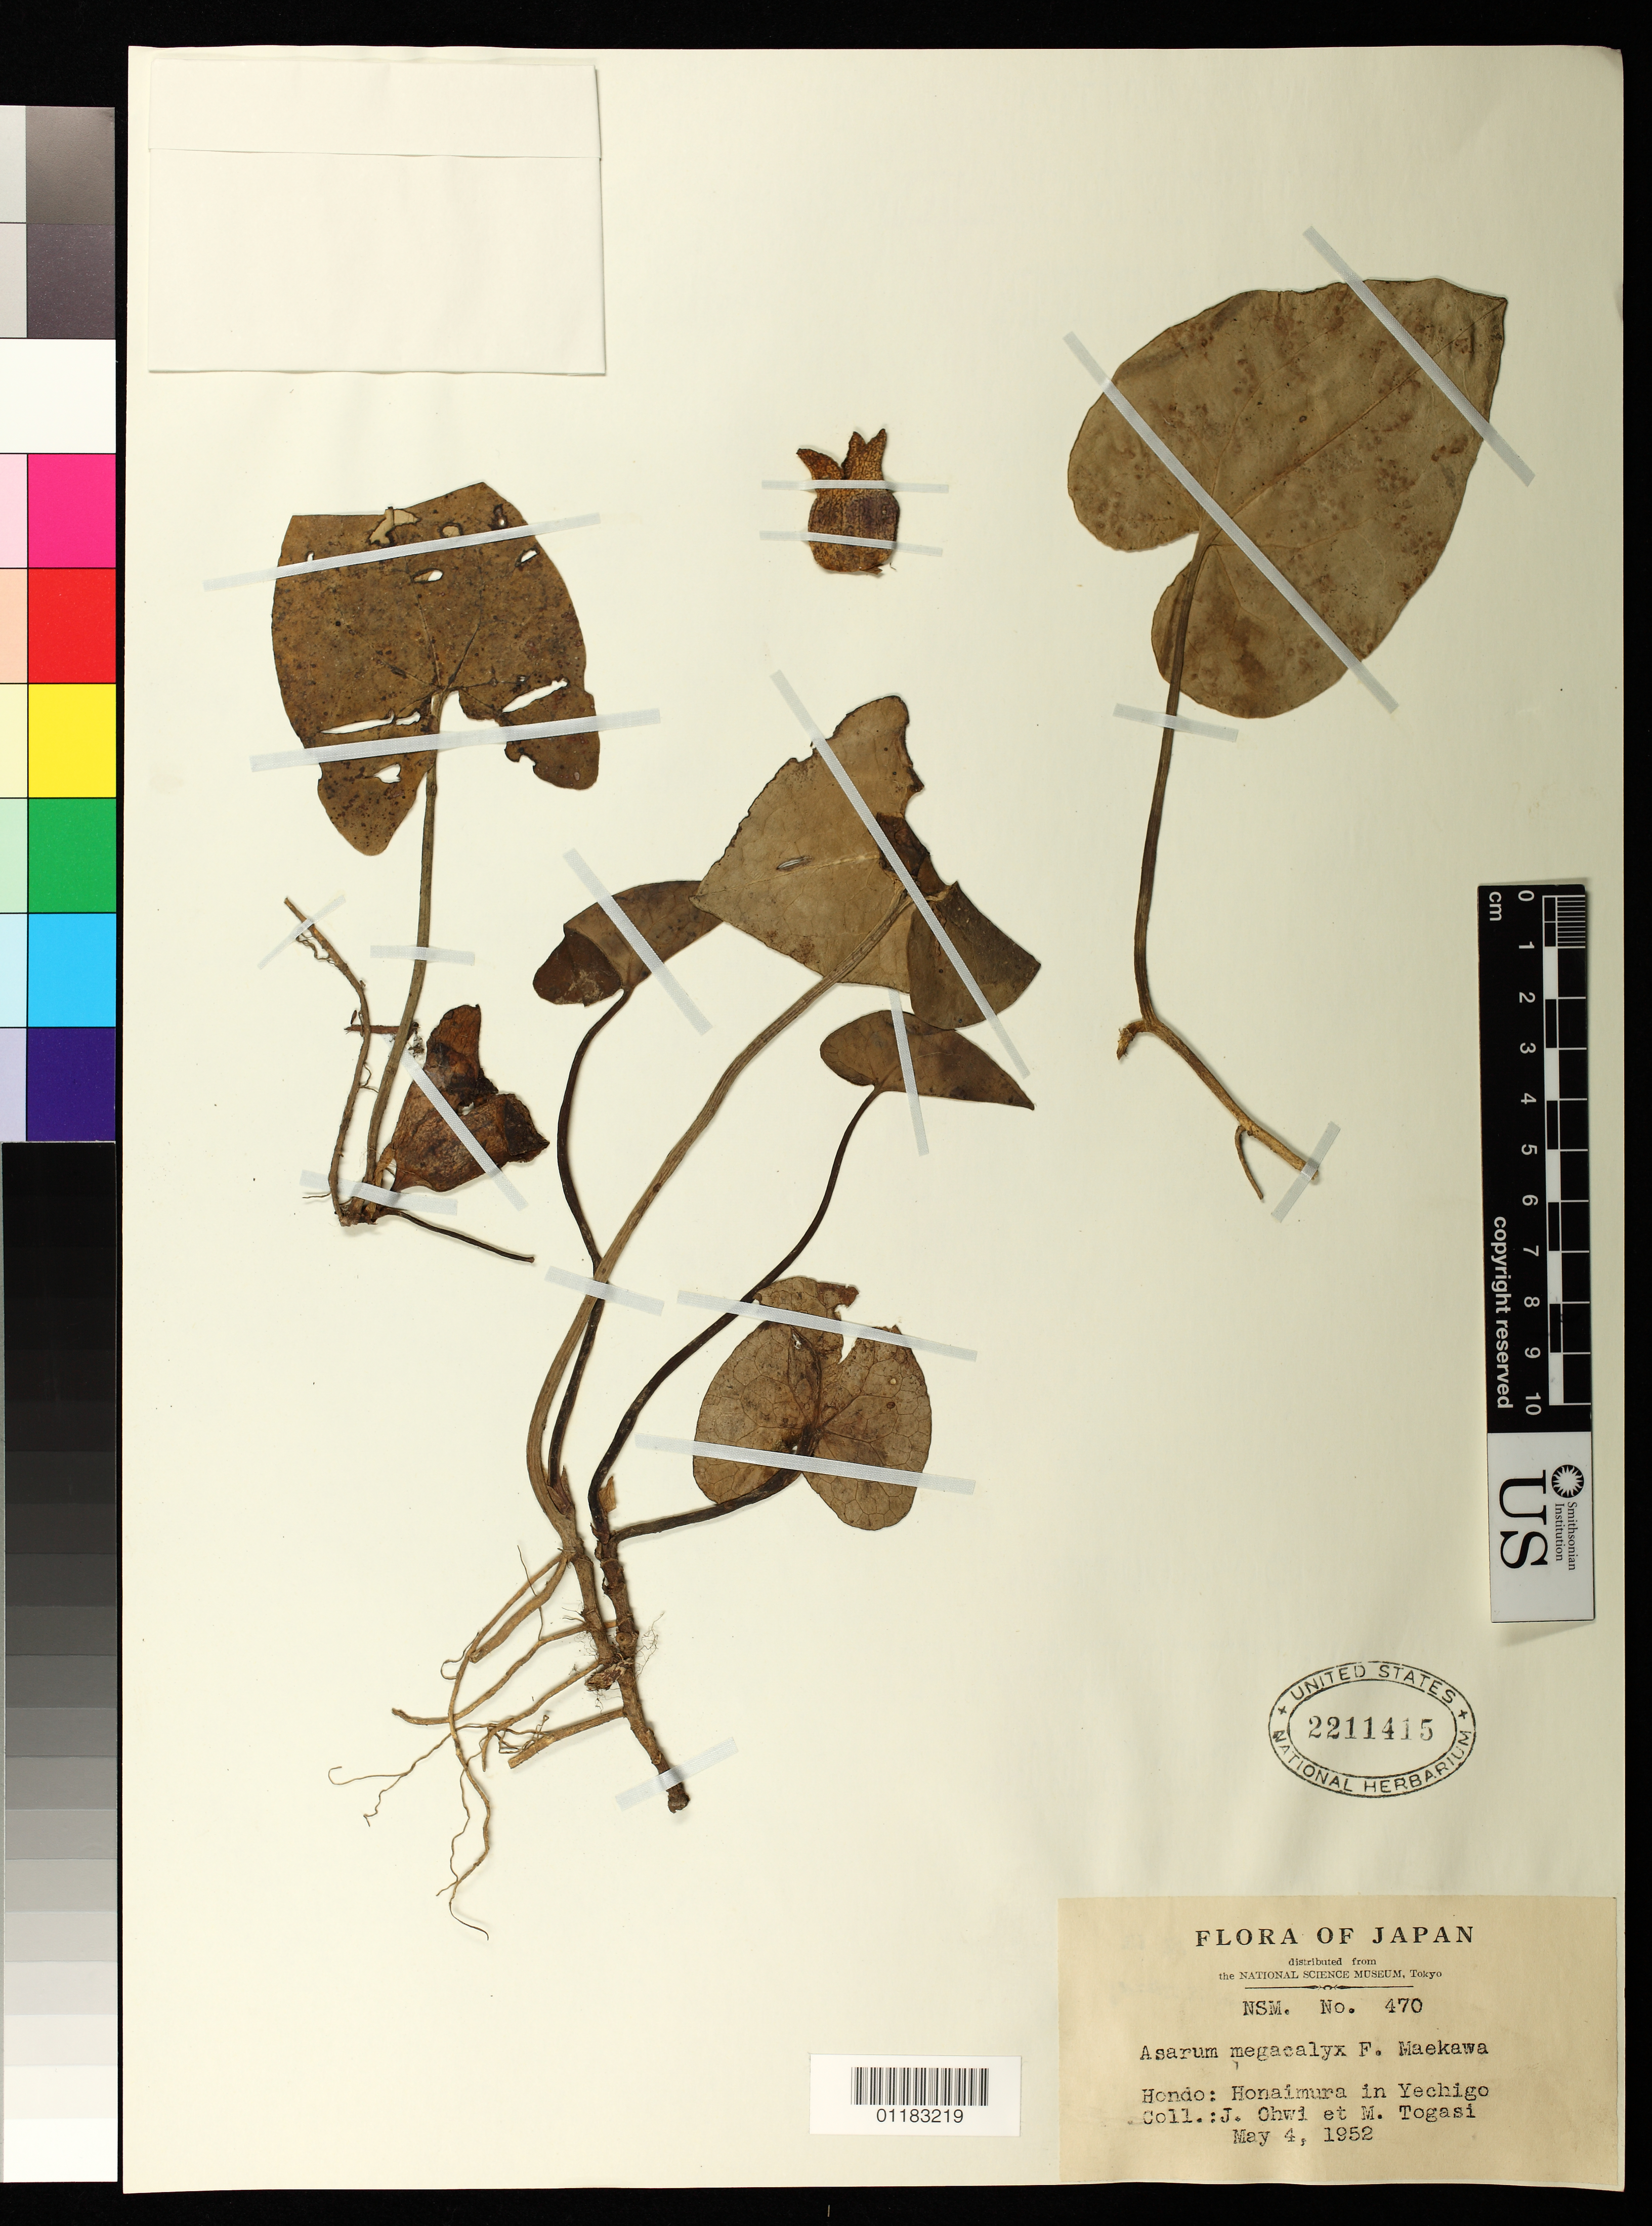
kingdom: Plantae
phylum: Tracheophyta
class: Magnoliopsida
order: Piperales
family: Aristolochiaceae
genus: Asarum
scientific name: Asarum megacalyx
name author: (F. Maek.) T. Sugaw.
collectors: J. Ohwi & M. Togasi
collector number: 470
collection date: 1952-05-04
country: Japan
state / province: Niigata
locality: Hondo: Honaimura in Yechigo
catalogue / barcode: US 2211415